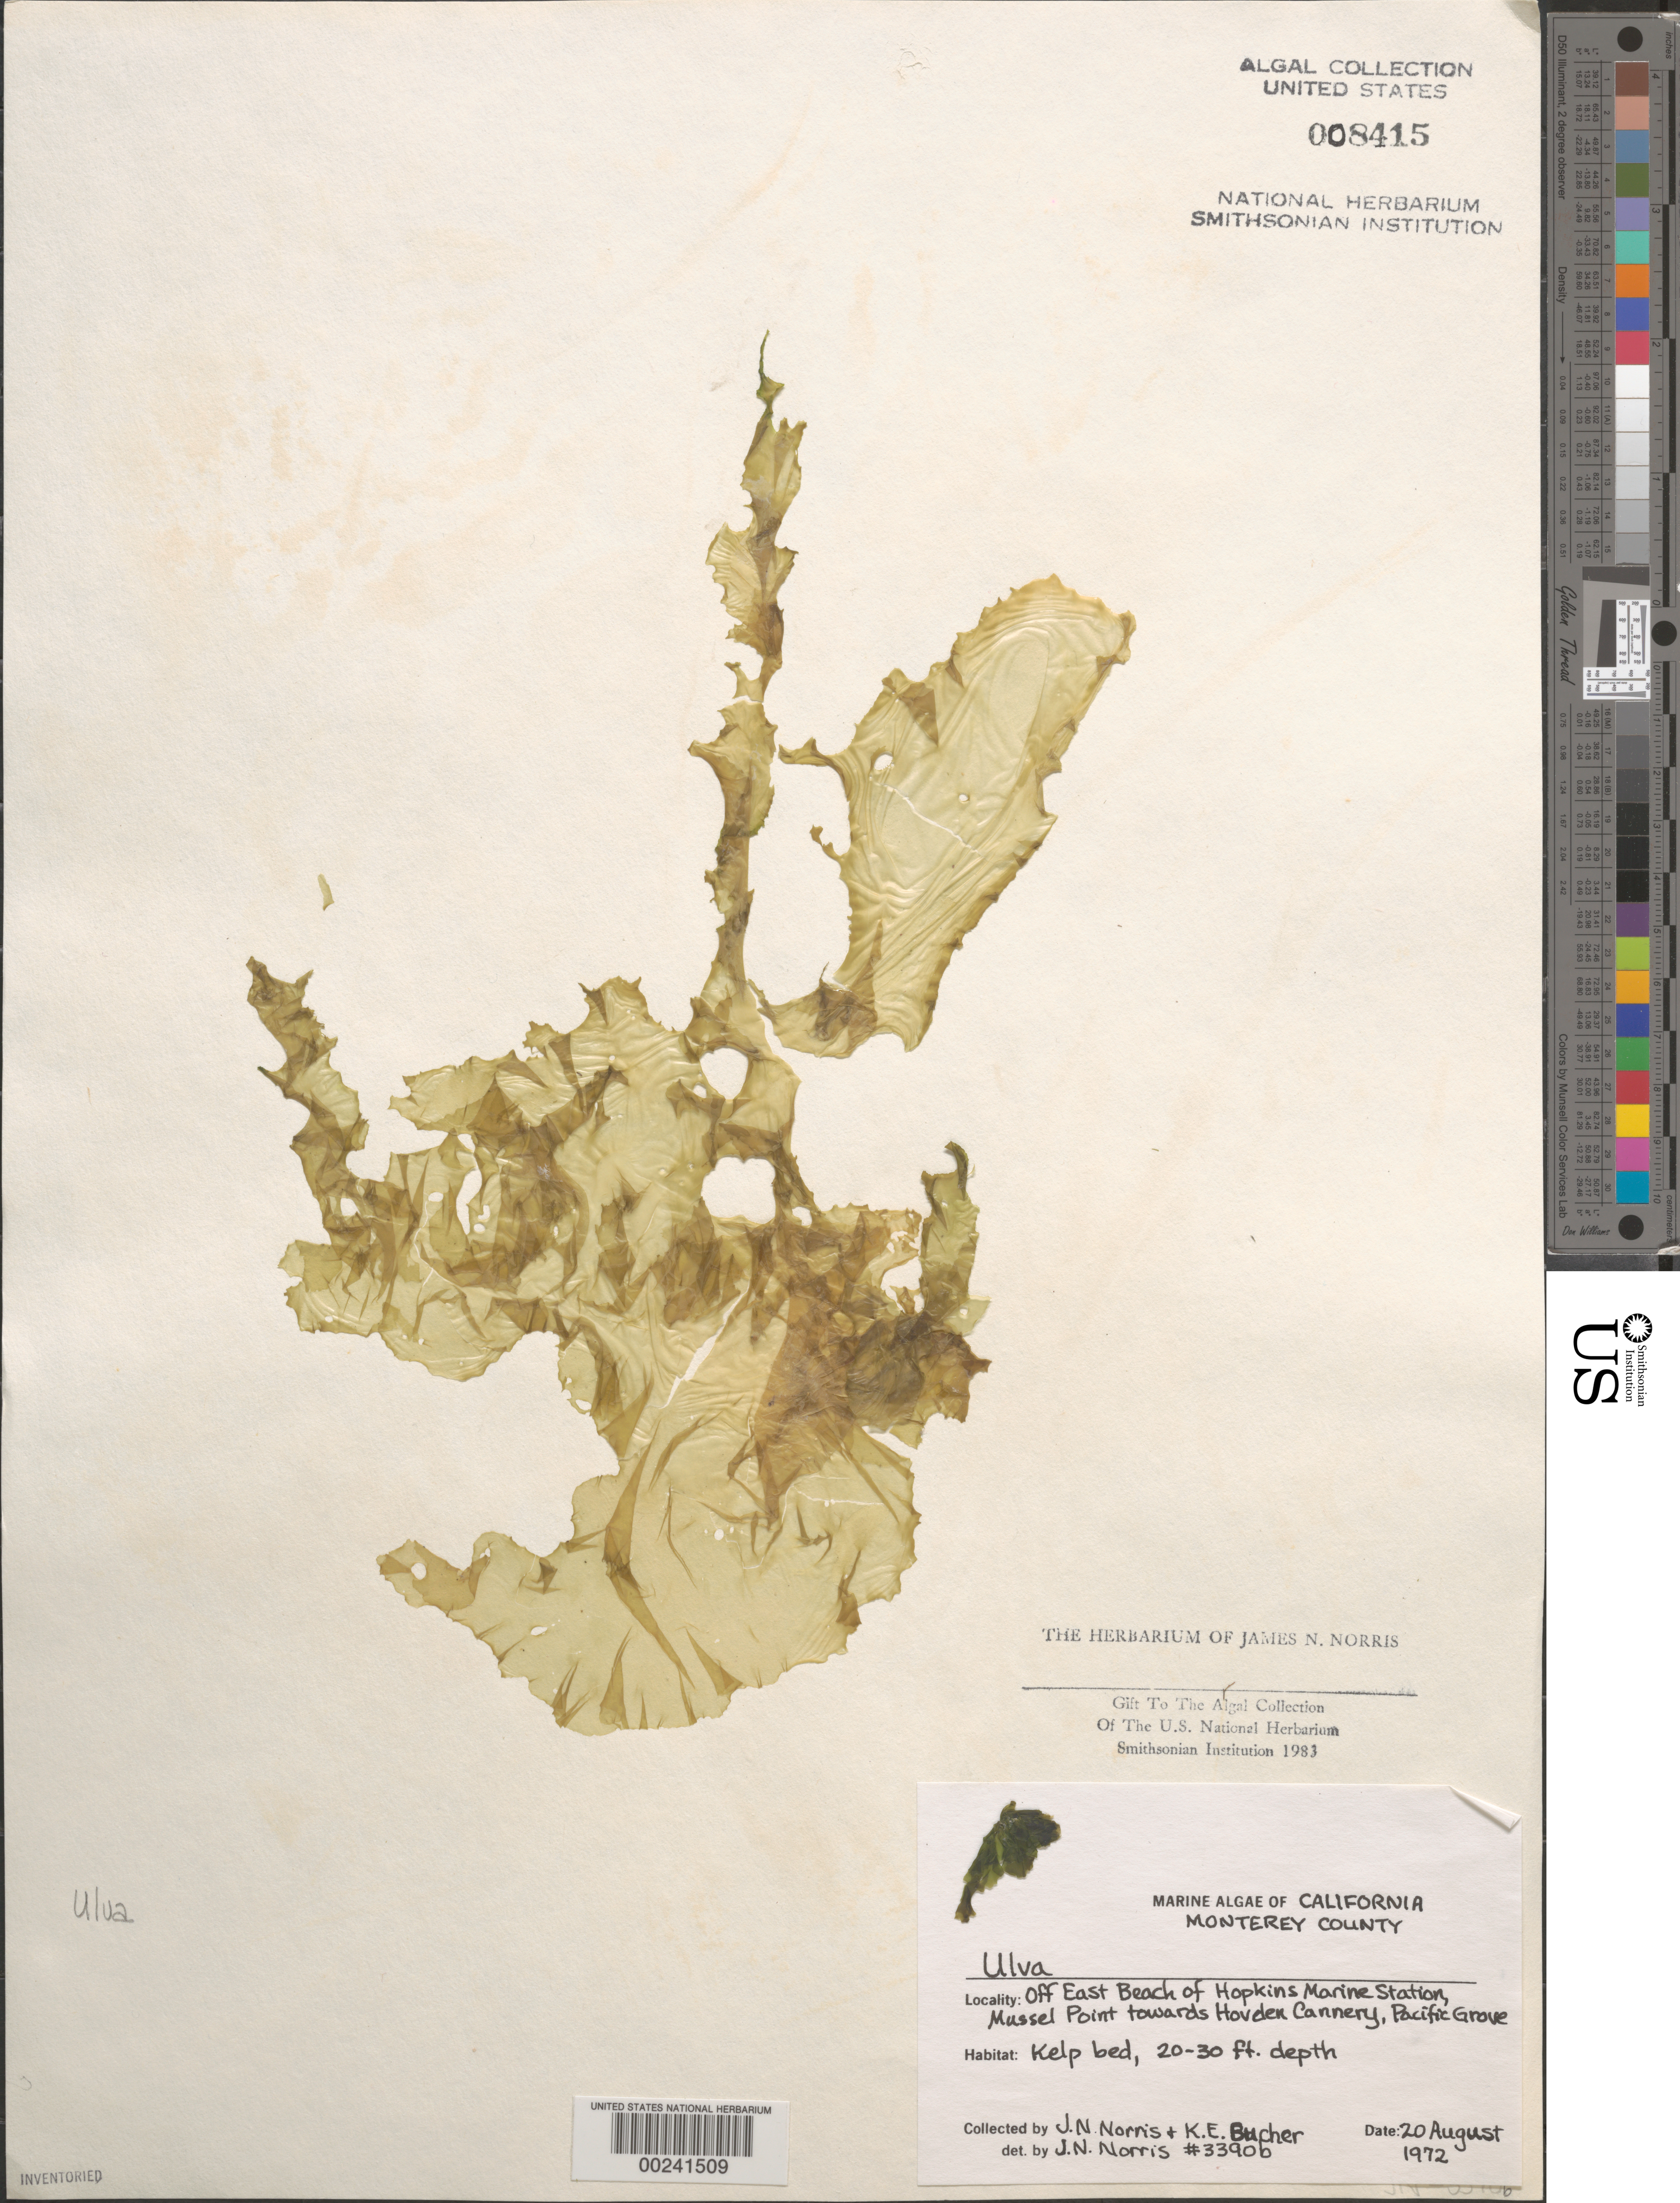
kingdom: Plantae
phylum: Chlorophyta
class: Ulvophyceae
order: Ulvales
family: Ulvaceae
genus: Ulva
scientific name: Ulva sp.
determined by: Norris, James N.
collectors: J. N. Norris & K. E. Bucher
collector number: JN-3390b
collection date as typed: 20 Aug 1972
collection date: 1972-08-20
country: United States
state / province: California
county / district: Monterey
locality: Pacific Grove, off east beach of Hopkins Marine Station, Mussel Point towards Hovden Cannery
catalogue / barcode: US 8415